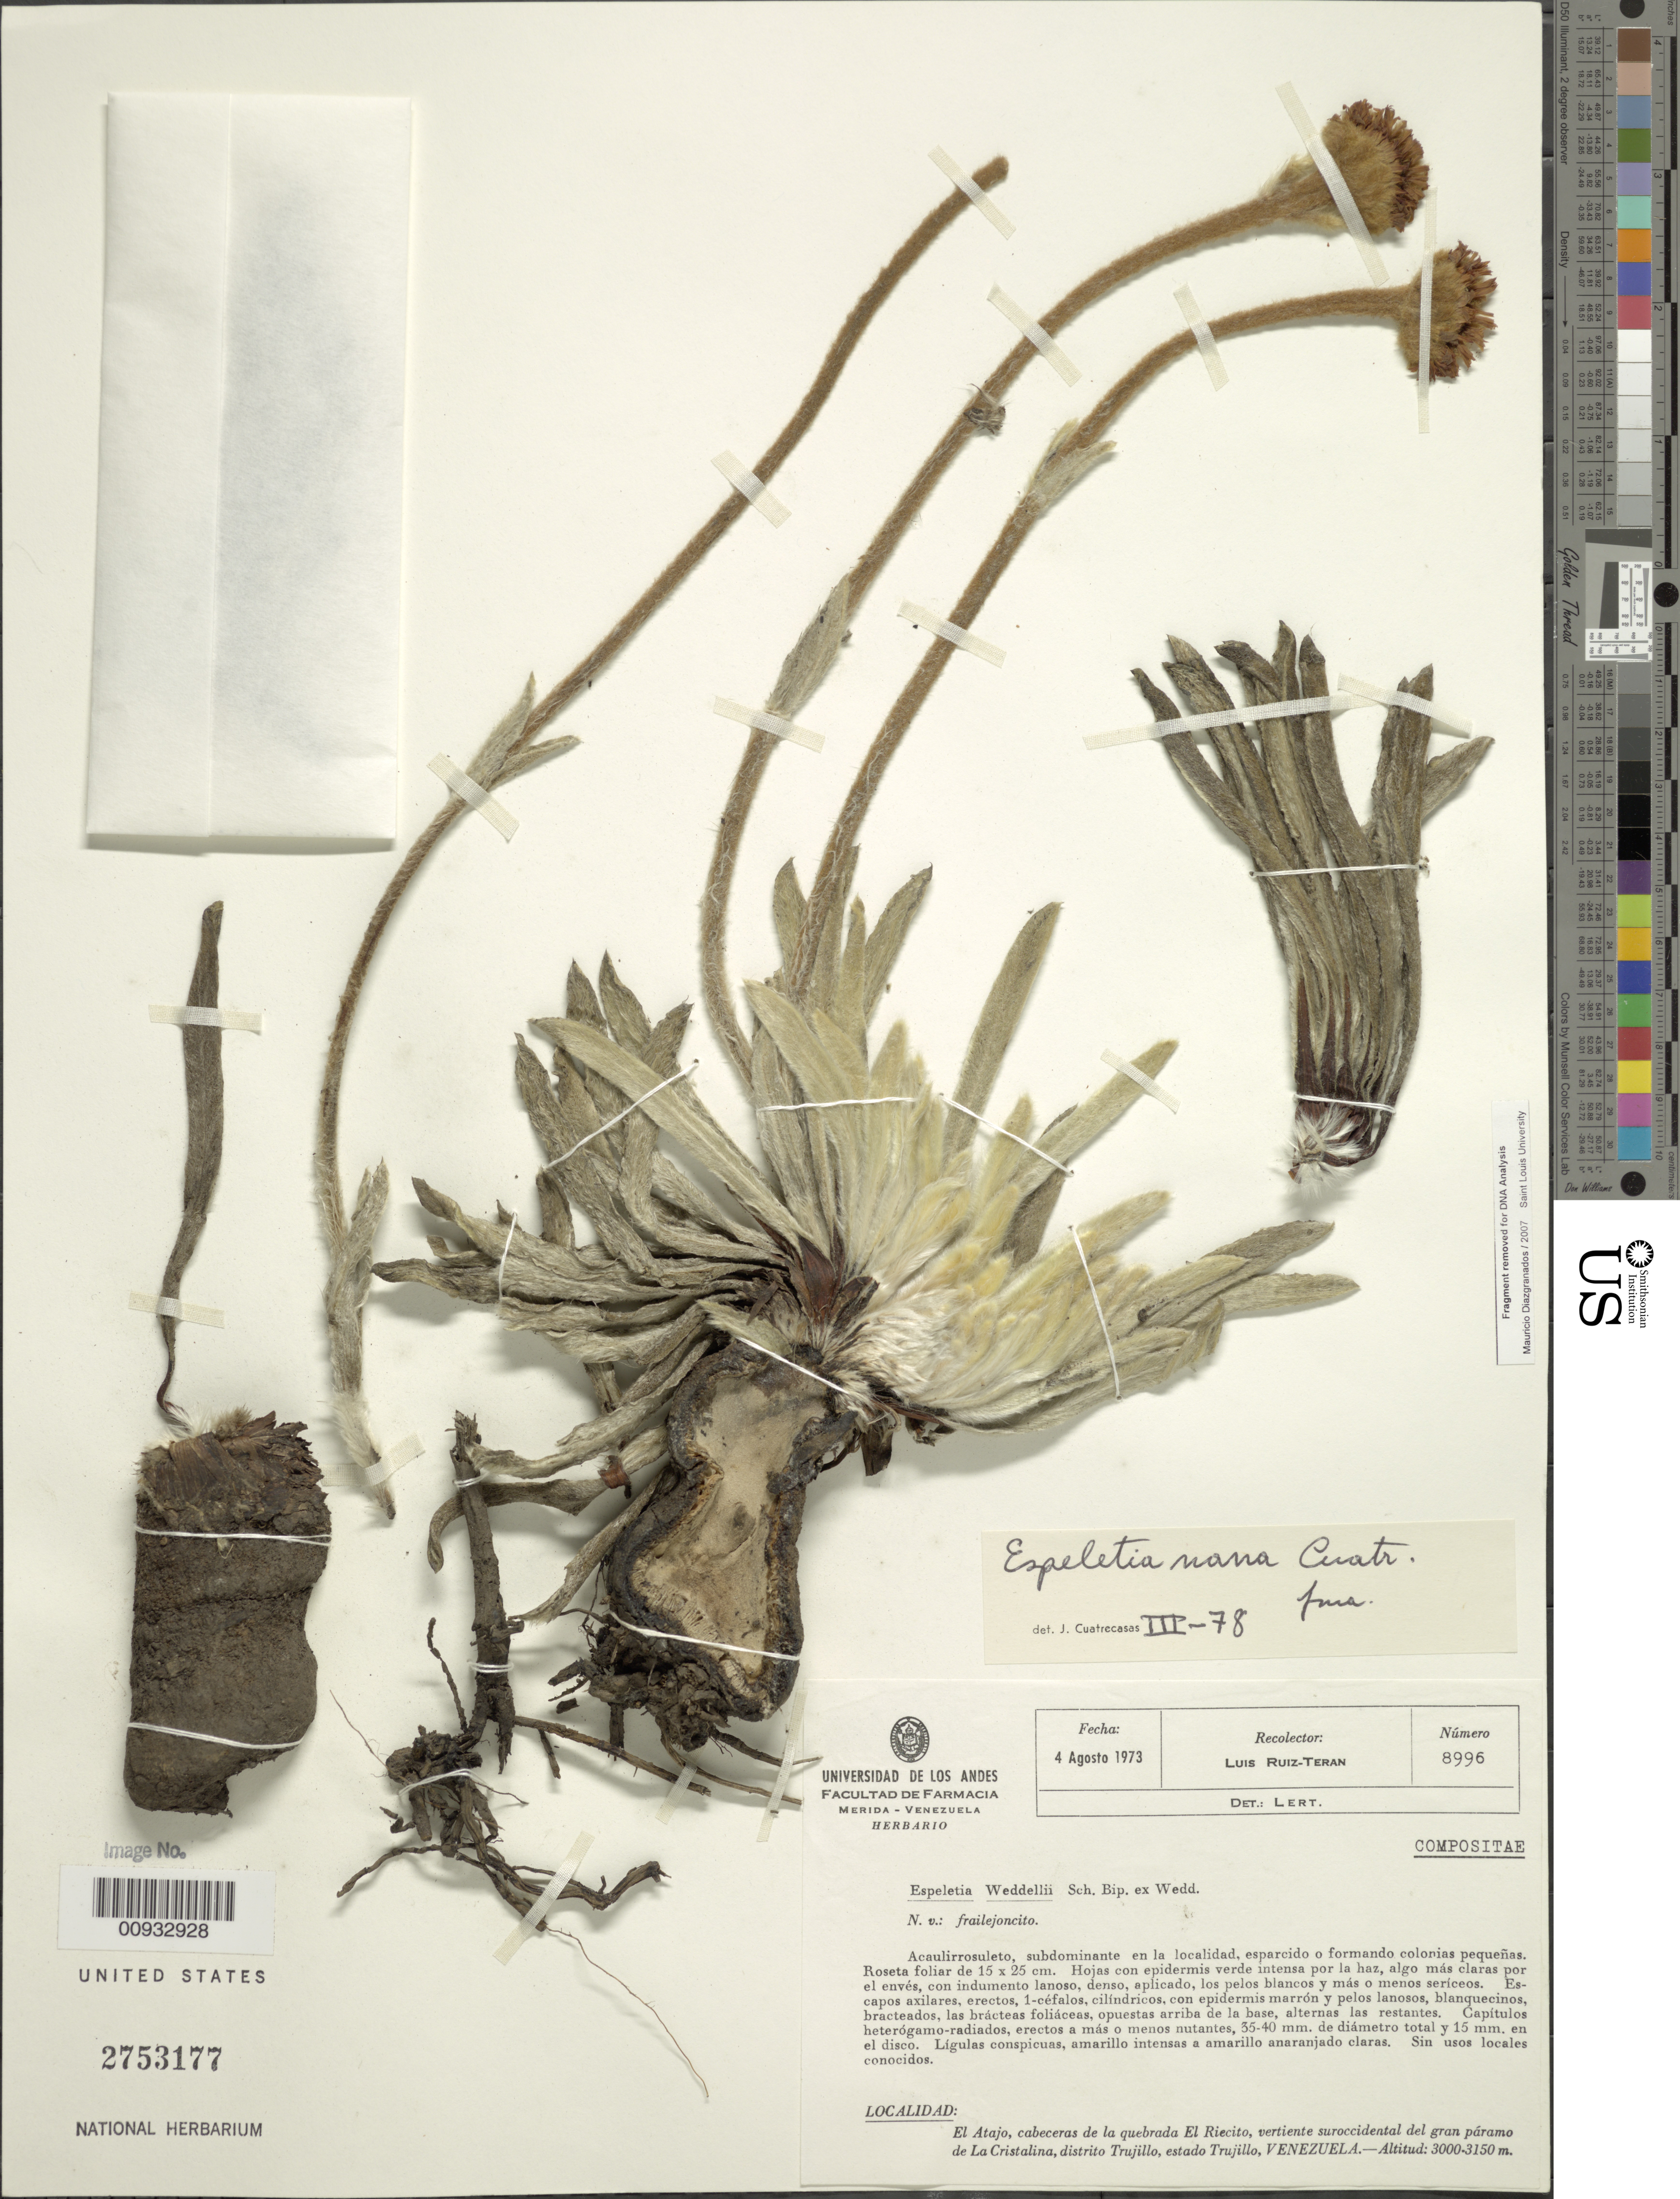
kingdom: Plantae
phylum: Tracheophyta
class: Magnoliopsida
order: Asterales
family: Asteraceae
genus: Espeletia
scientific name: Espeletia nana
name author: Cuatrec.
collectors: L. E. Ruíz-Terán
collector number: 8996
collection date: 1973-08-04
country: Venezuela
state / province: Trujillo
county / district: Trujillo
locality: Páramo de la Cristalina. El Atajo, cabeceras de la Quebrada El Riecito, vertiente suroccidental del gran páramo de la Cristalina.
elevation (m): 3000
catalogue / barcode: US 2753177